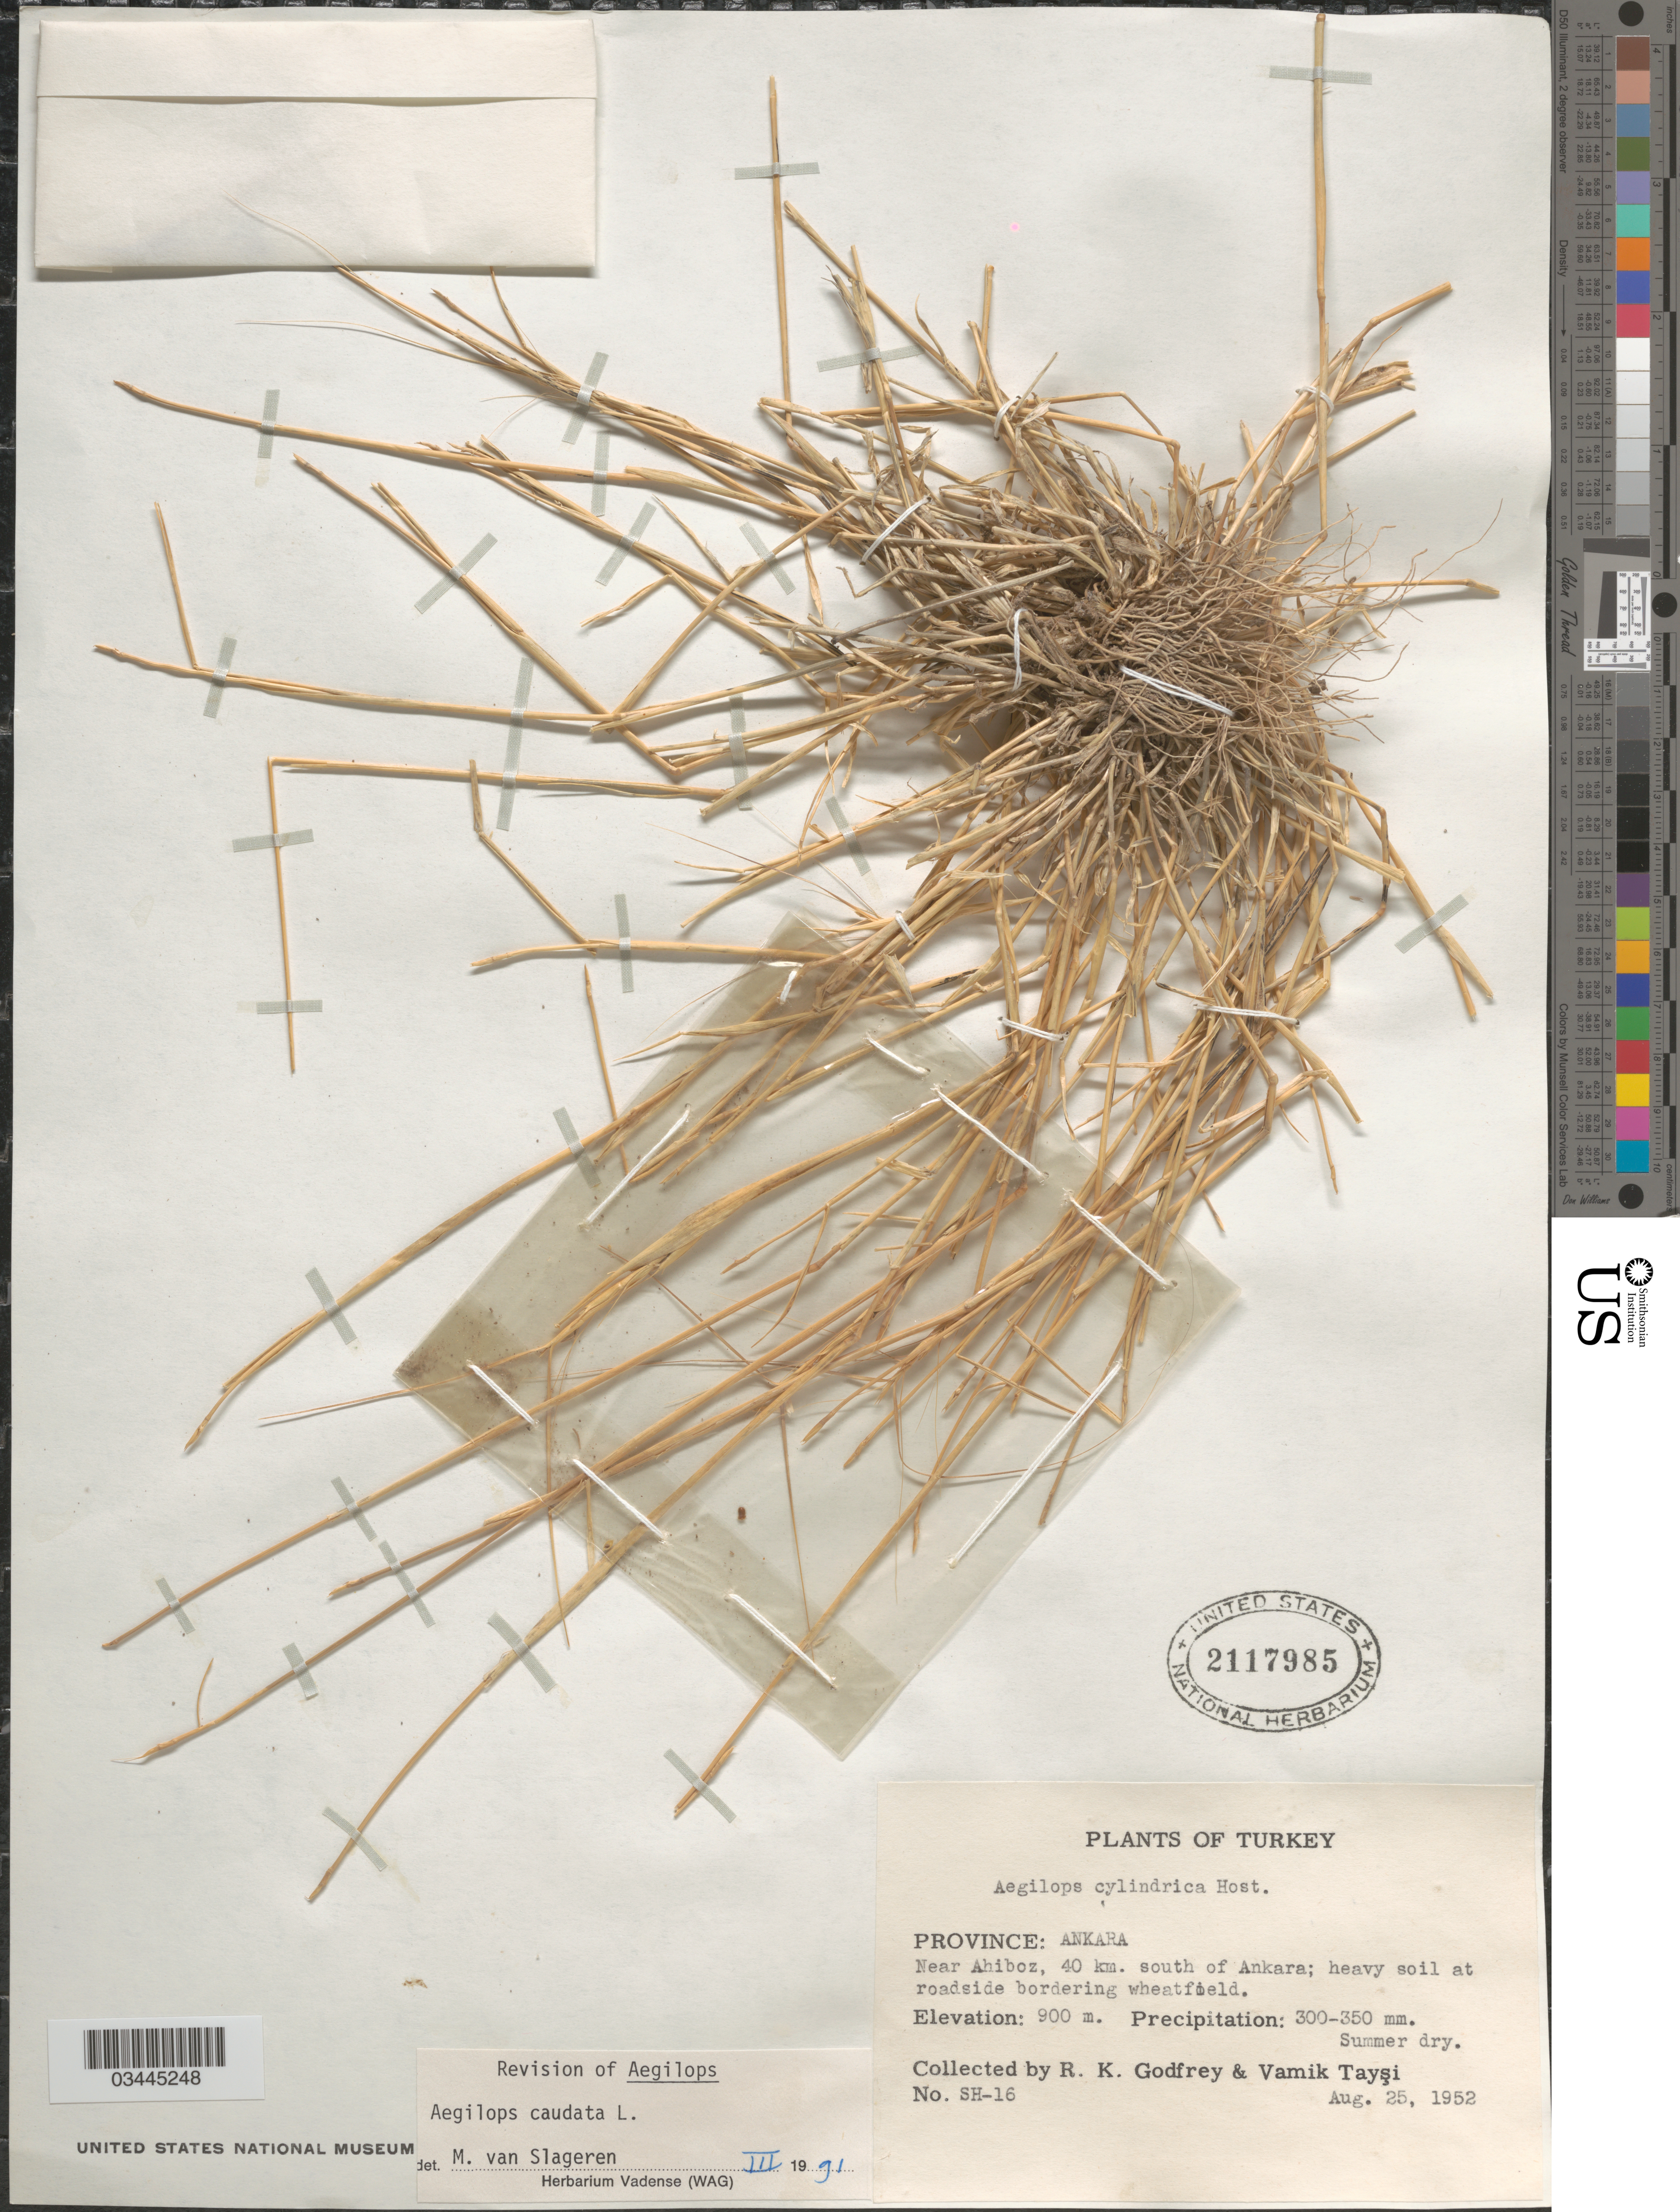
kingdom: Plantae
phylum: Tracheophyta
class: Liliopsida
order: Poales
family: Poaceae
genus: Aegilops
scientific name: Aegilops caudata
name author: L.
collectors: R. K. Godfrey & V. Taysi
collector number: SH-16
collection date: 1952-08-25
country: Turkey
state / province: Ankara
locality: Near Ahiboz, 40 km. south of Ankara; heavy soil at roadside bordering wheatfield.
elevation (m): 900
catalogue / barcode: US 2117985